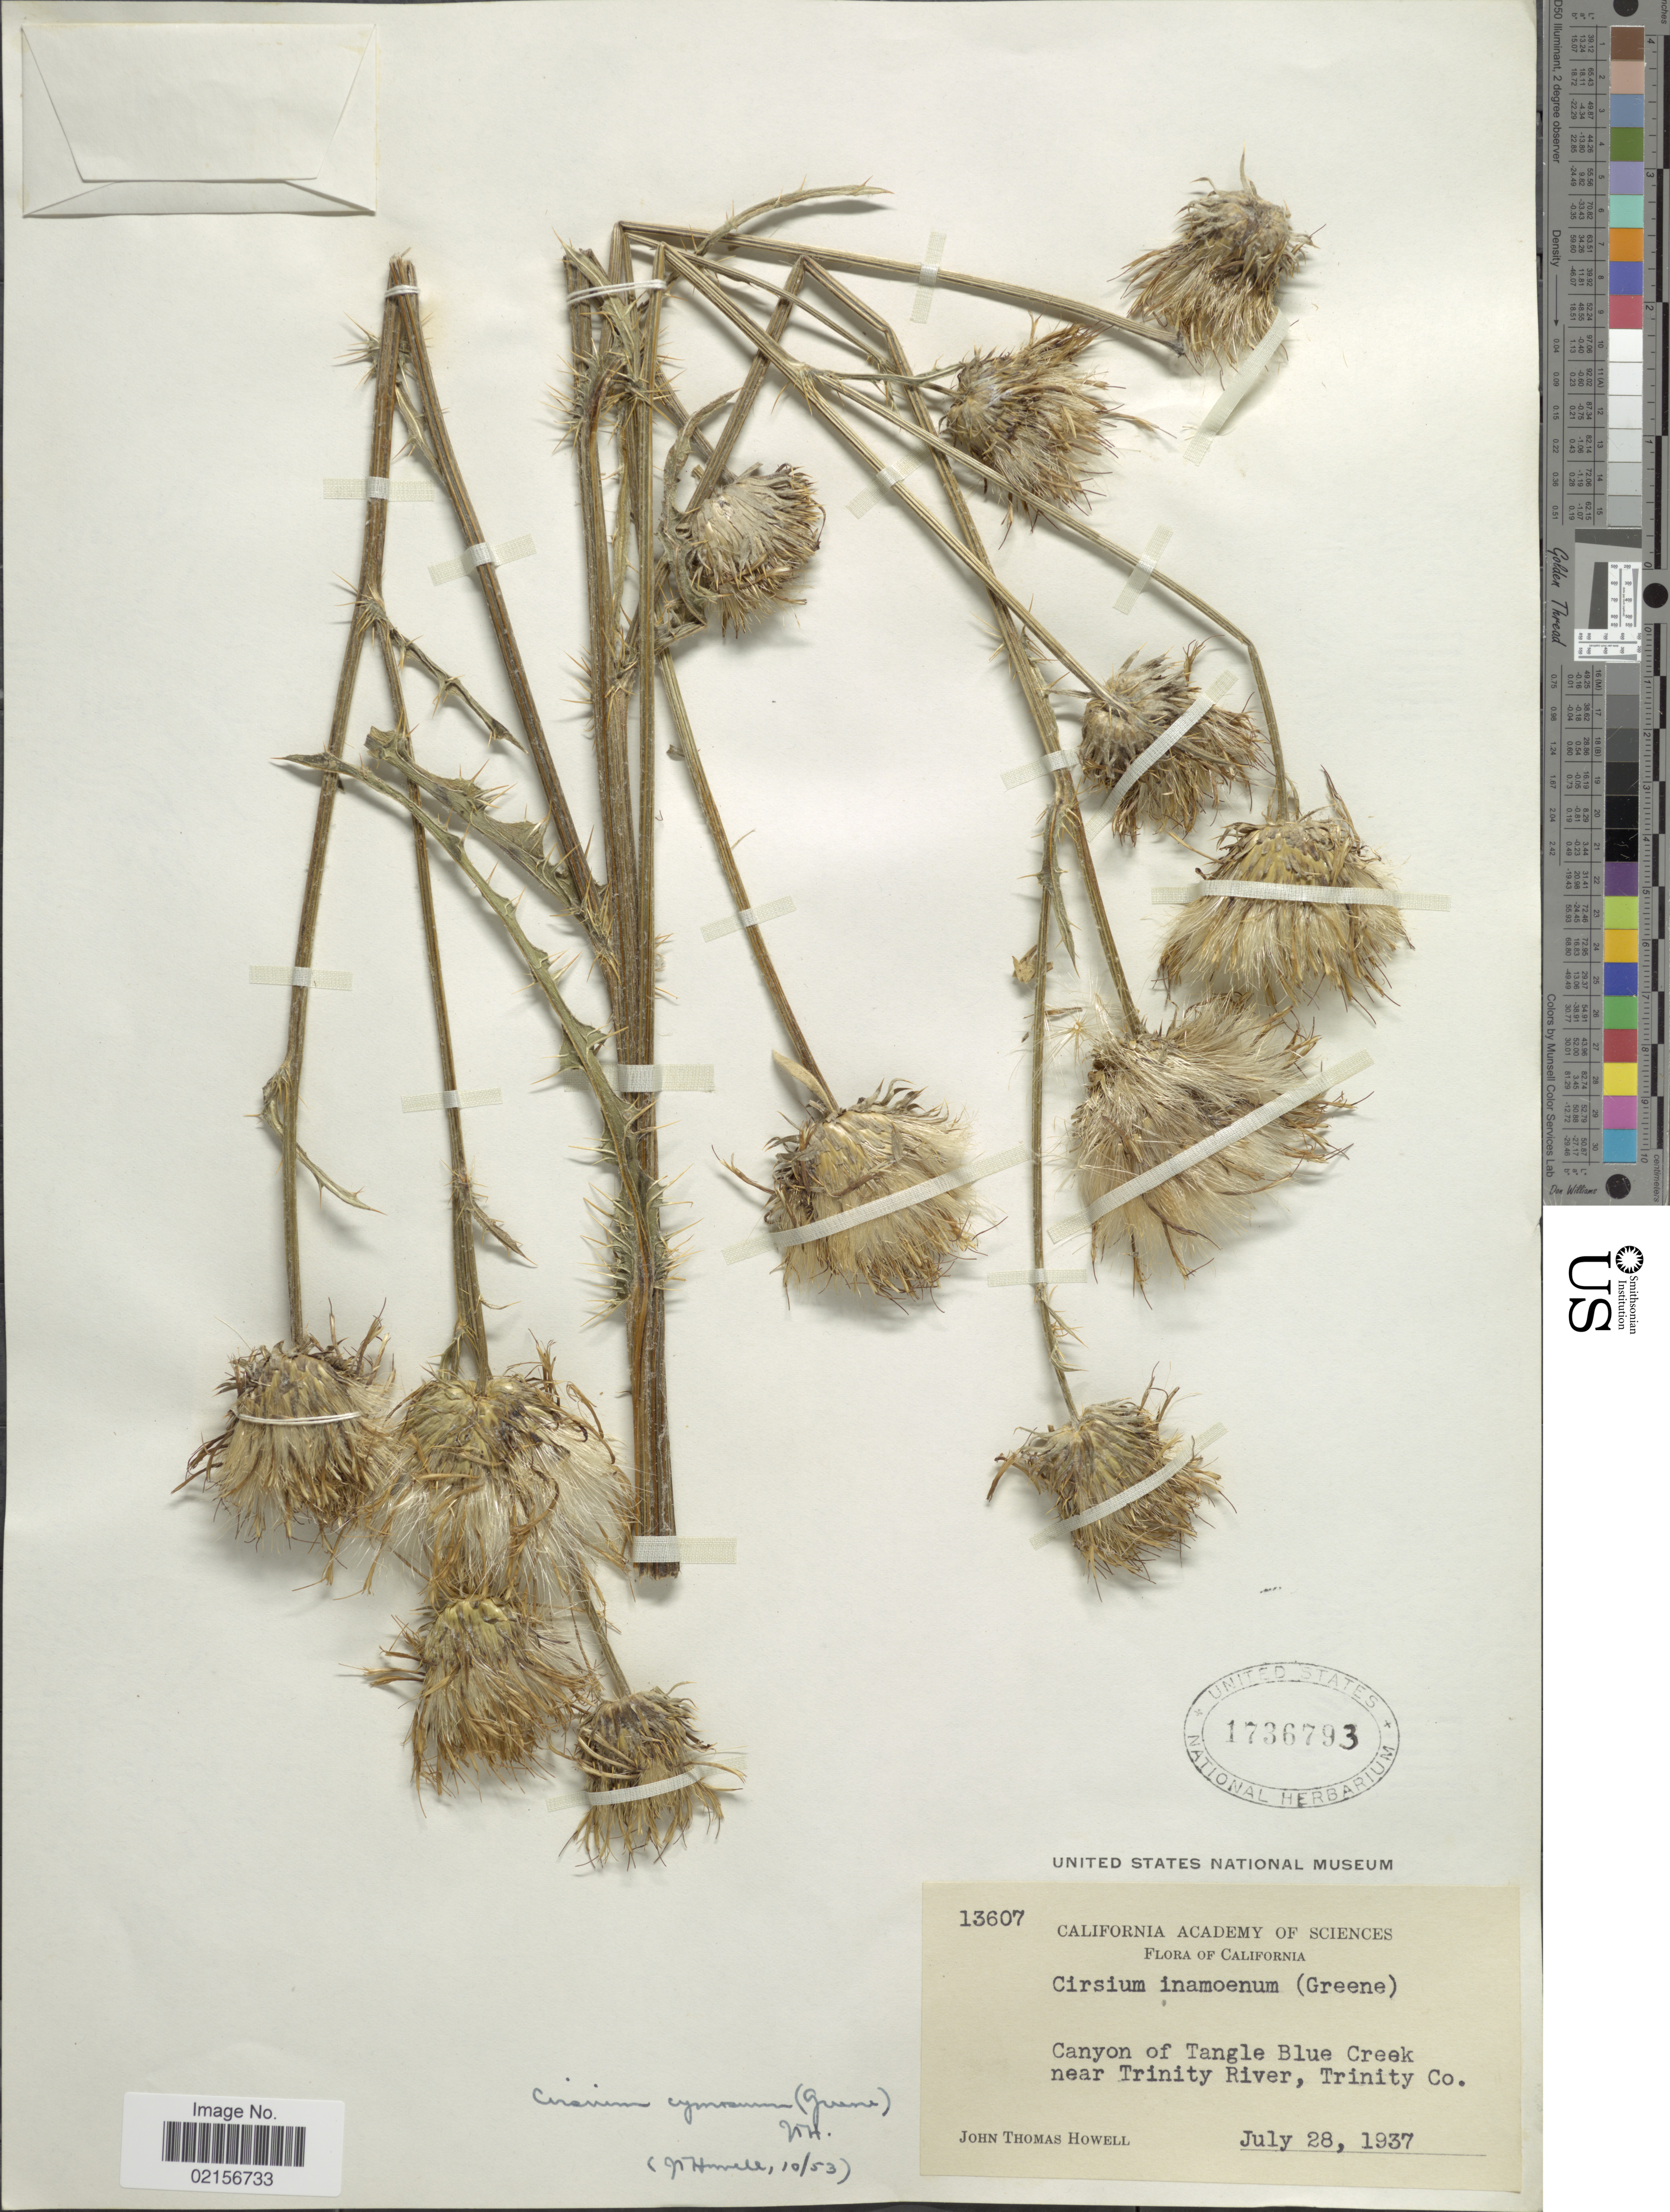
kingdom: Plantae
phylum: Tracheophyta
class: Magnoliopsida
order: Asterales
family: Asteraceae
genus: Cirsium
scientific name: Cirsium cymosum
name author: (Greene) J.T. Howell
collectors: J. T. Howell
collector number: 13607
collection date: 1937-07-28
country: United States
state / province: California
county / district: Trinity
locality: Canyon of Tangle Blue Creek near Trinity River, Trinity Co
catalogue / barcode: US 1736793